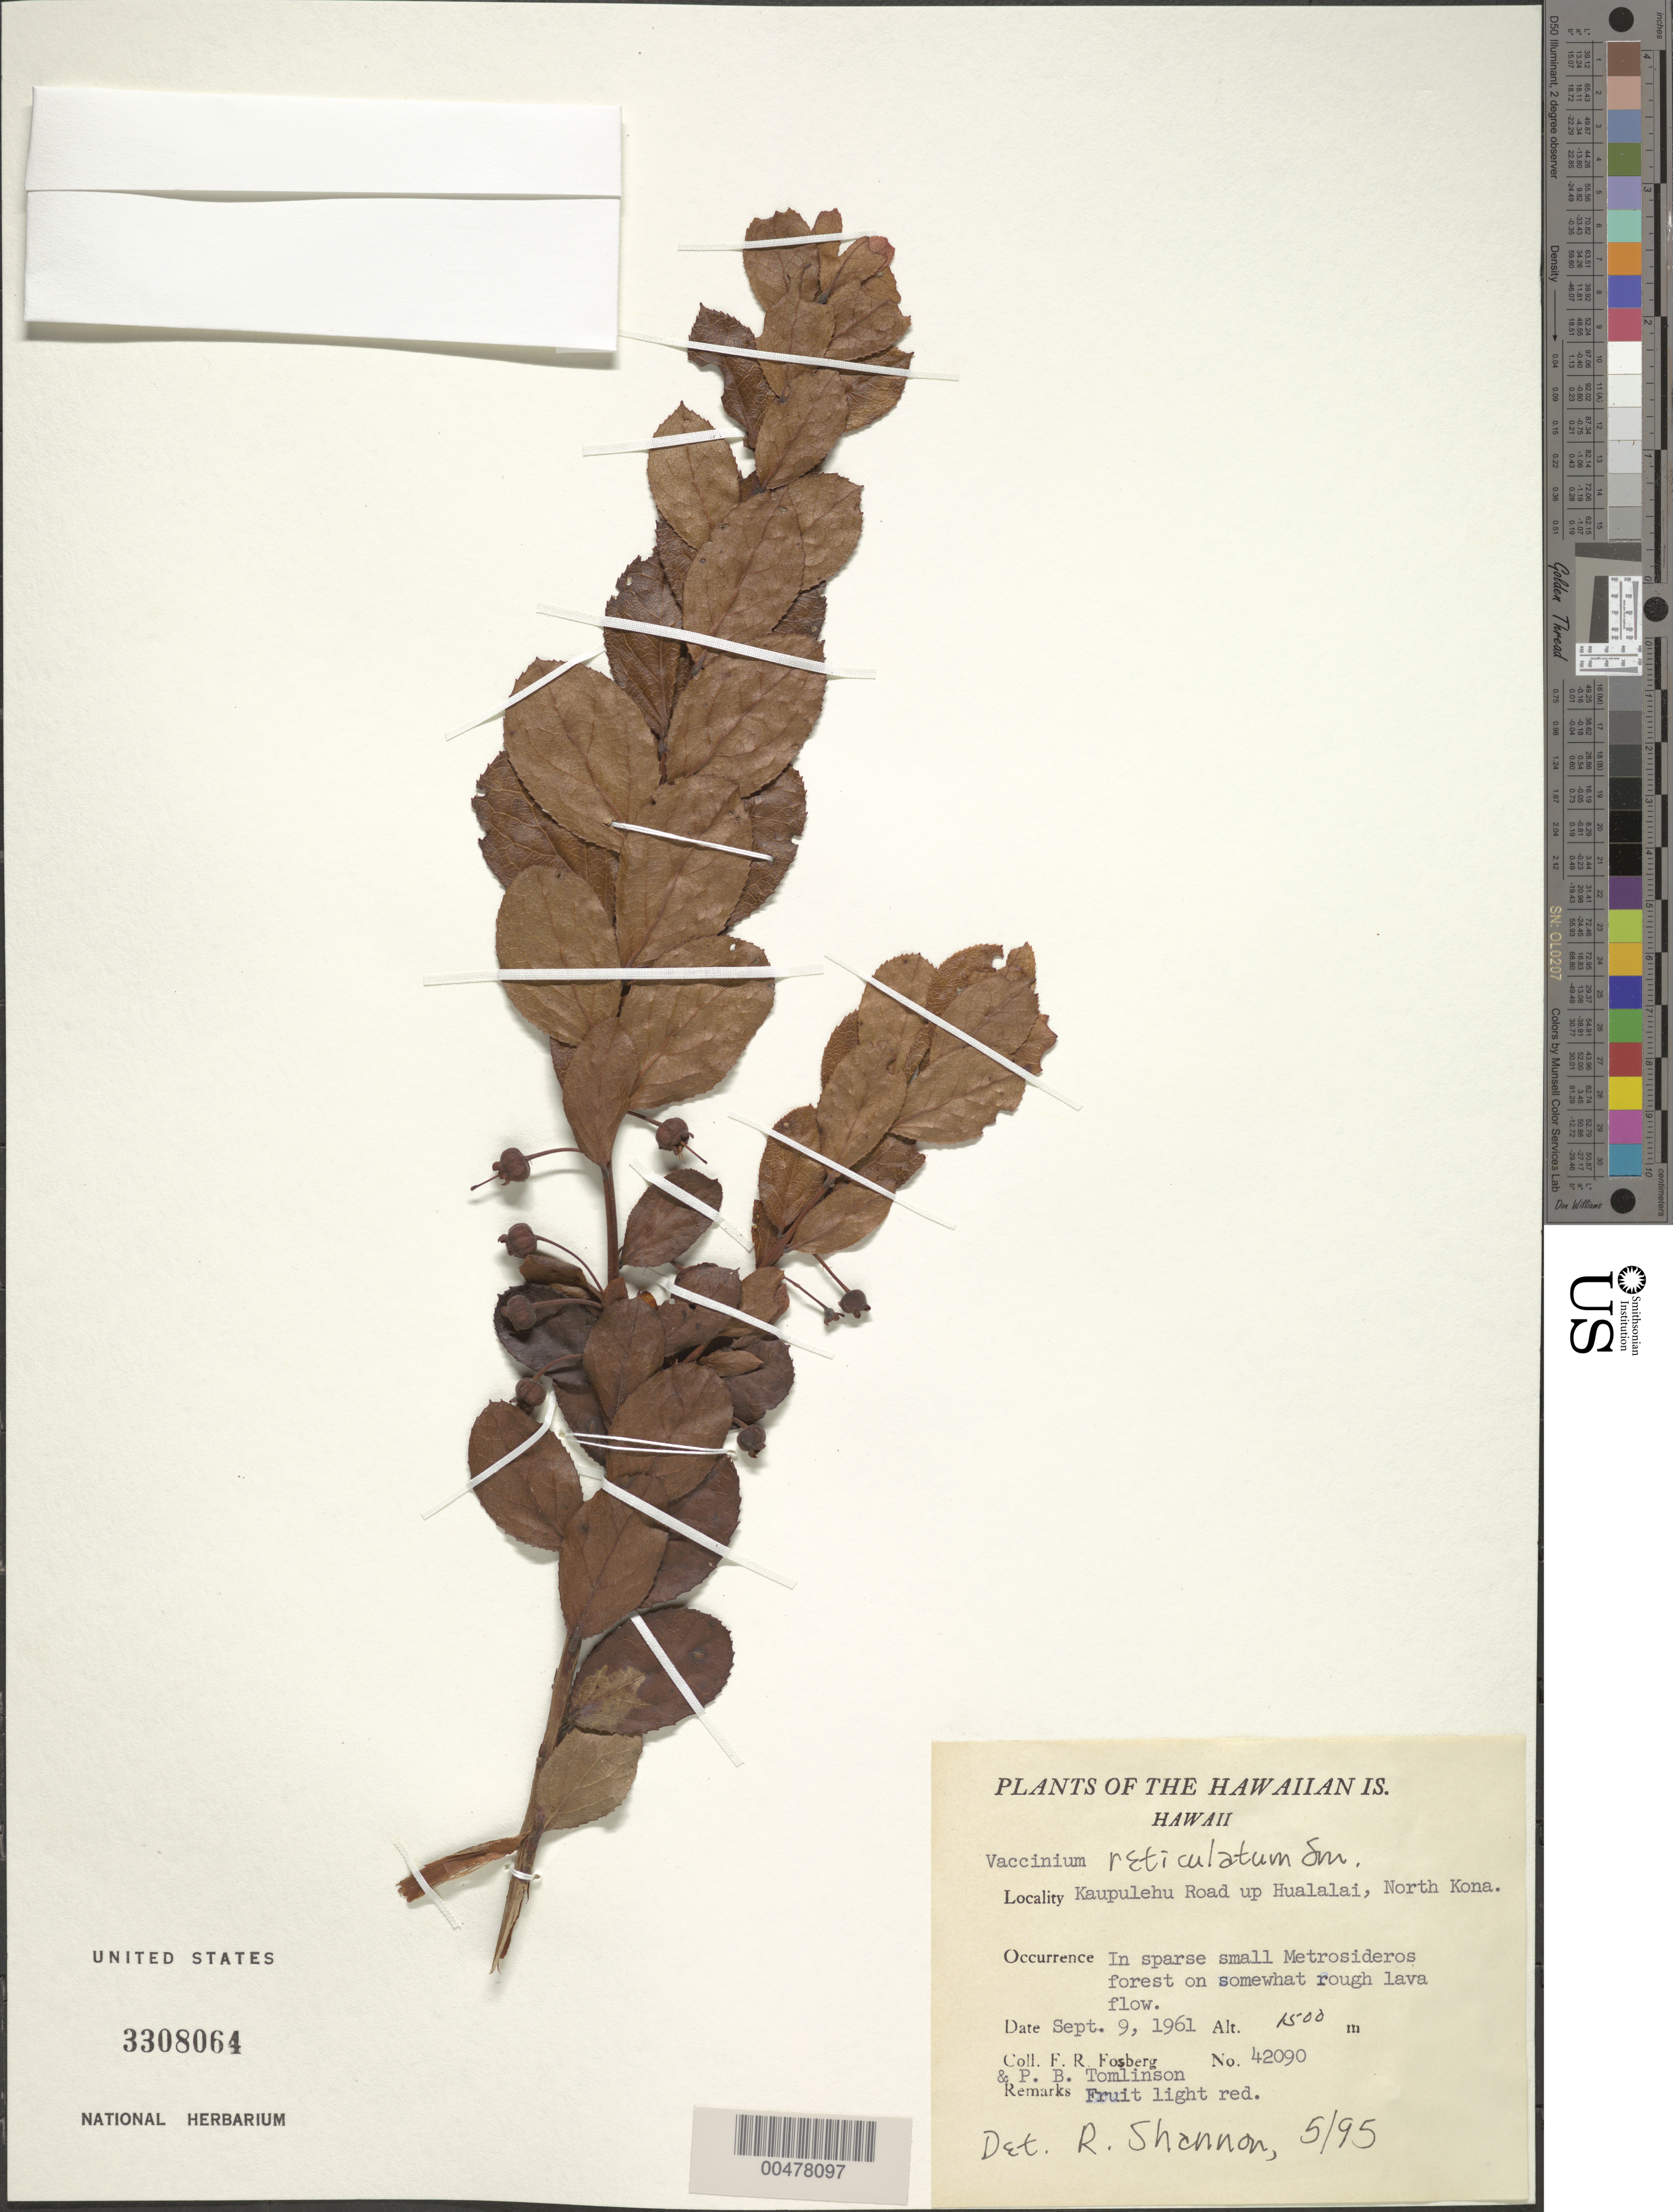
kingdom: Plantae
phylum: Tracheophyta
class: Magnoliopsida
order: Ericales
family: Ericaceae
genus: Vaccinium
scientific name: Vaccinium reticulatum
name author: Sm.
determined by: Shannon, R.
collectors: F. R. Fosberg & P. Tomlinson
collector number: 42090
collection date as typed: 9 Sep 1961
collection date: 1961-09-09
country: United States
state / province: Hawaii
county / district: Hawaii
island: Hawaii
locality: Kaupulehu Rd up Hualalai, N Kona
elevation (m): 1500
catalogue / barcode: US 3308064